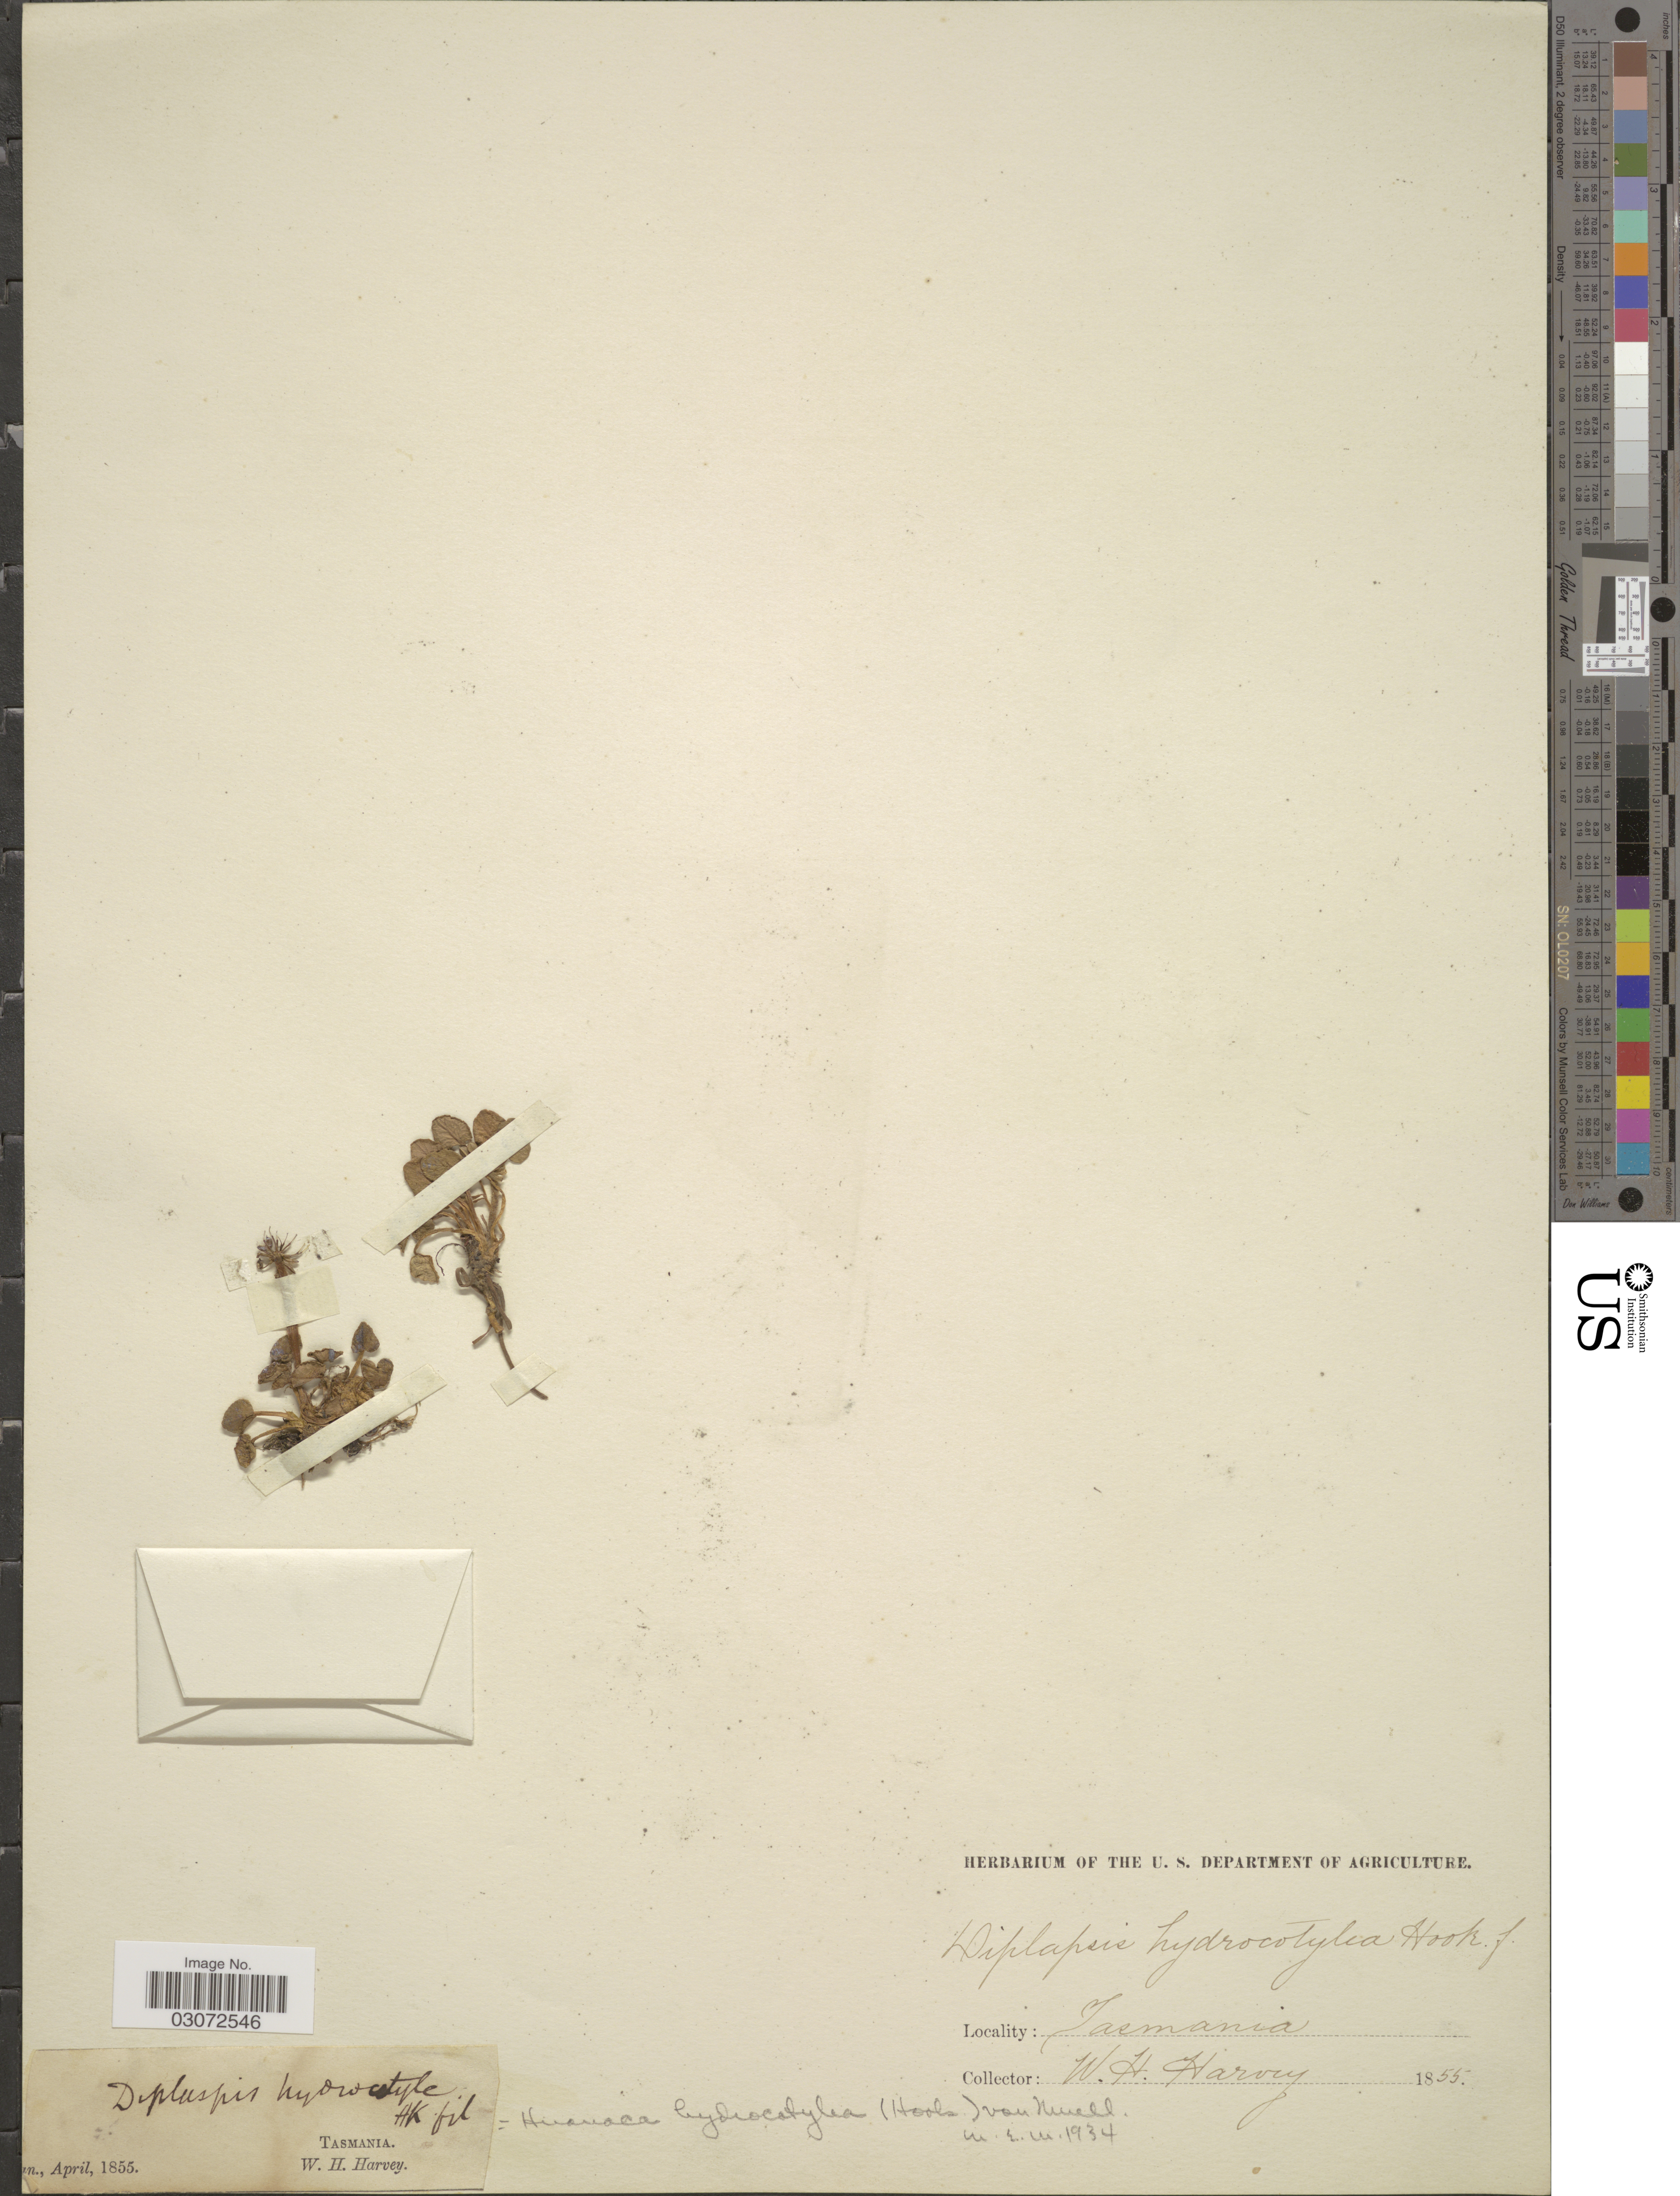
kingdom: Plantae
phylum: Tracheophyta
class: Magnoliopsida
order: Apiales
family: Apiaceae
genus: Diplaspis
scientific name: Diplaspis hydrocotylea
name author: Hook. f.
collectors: W. Harvey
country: Australia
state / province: Tasmania